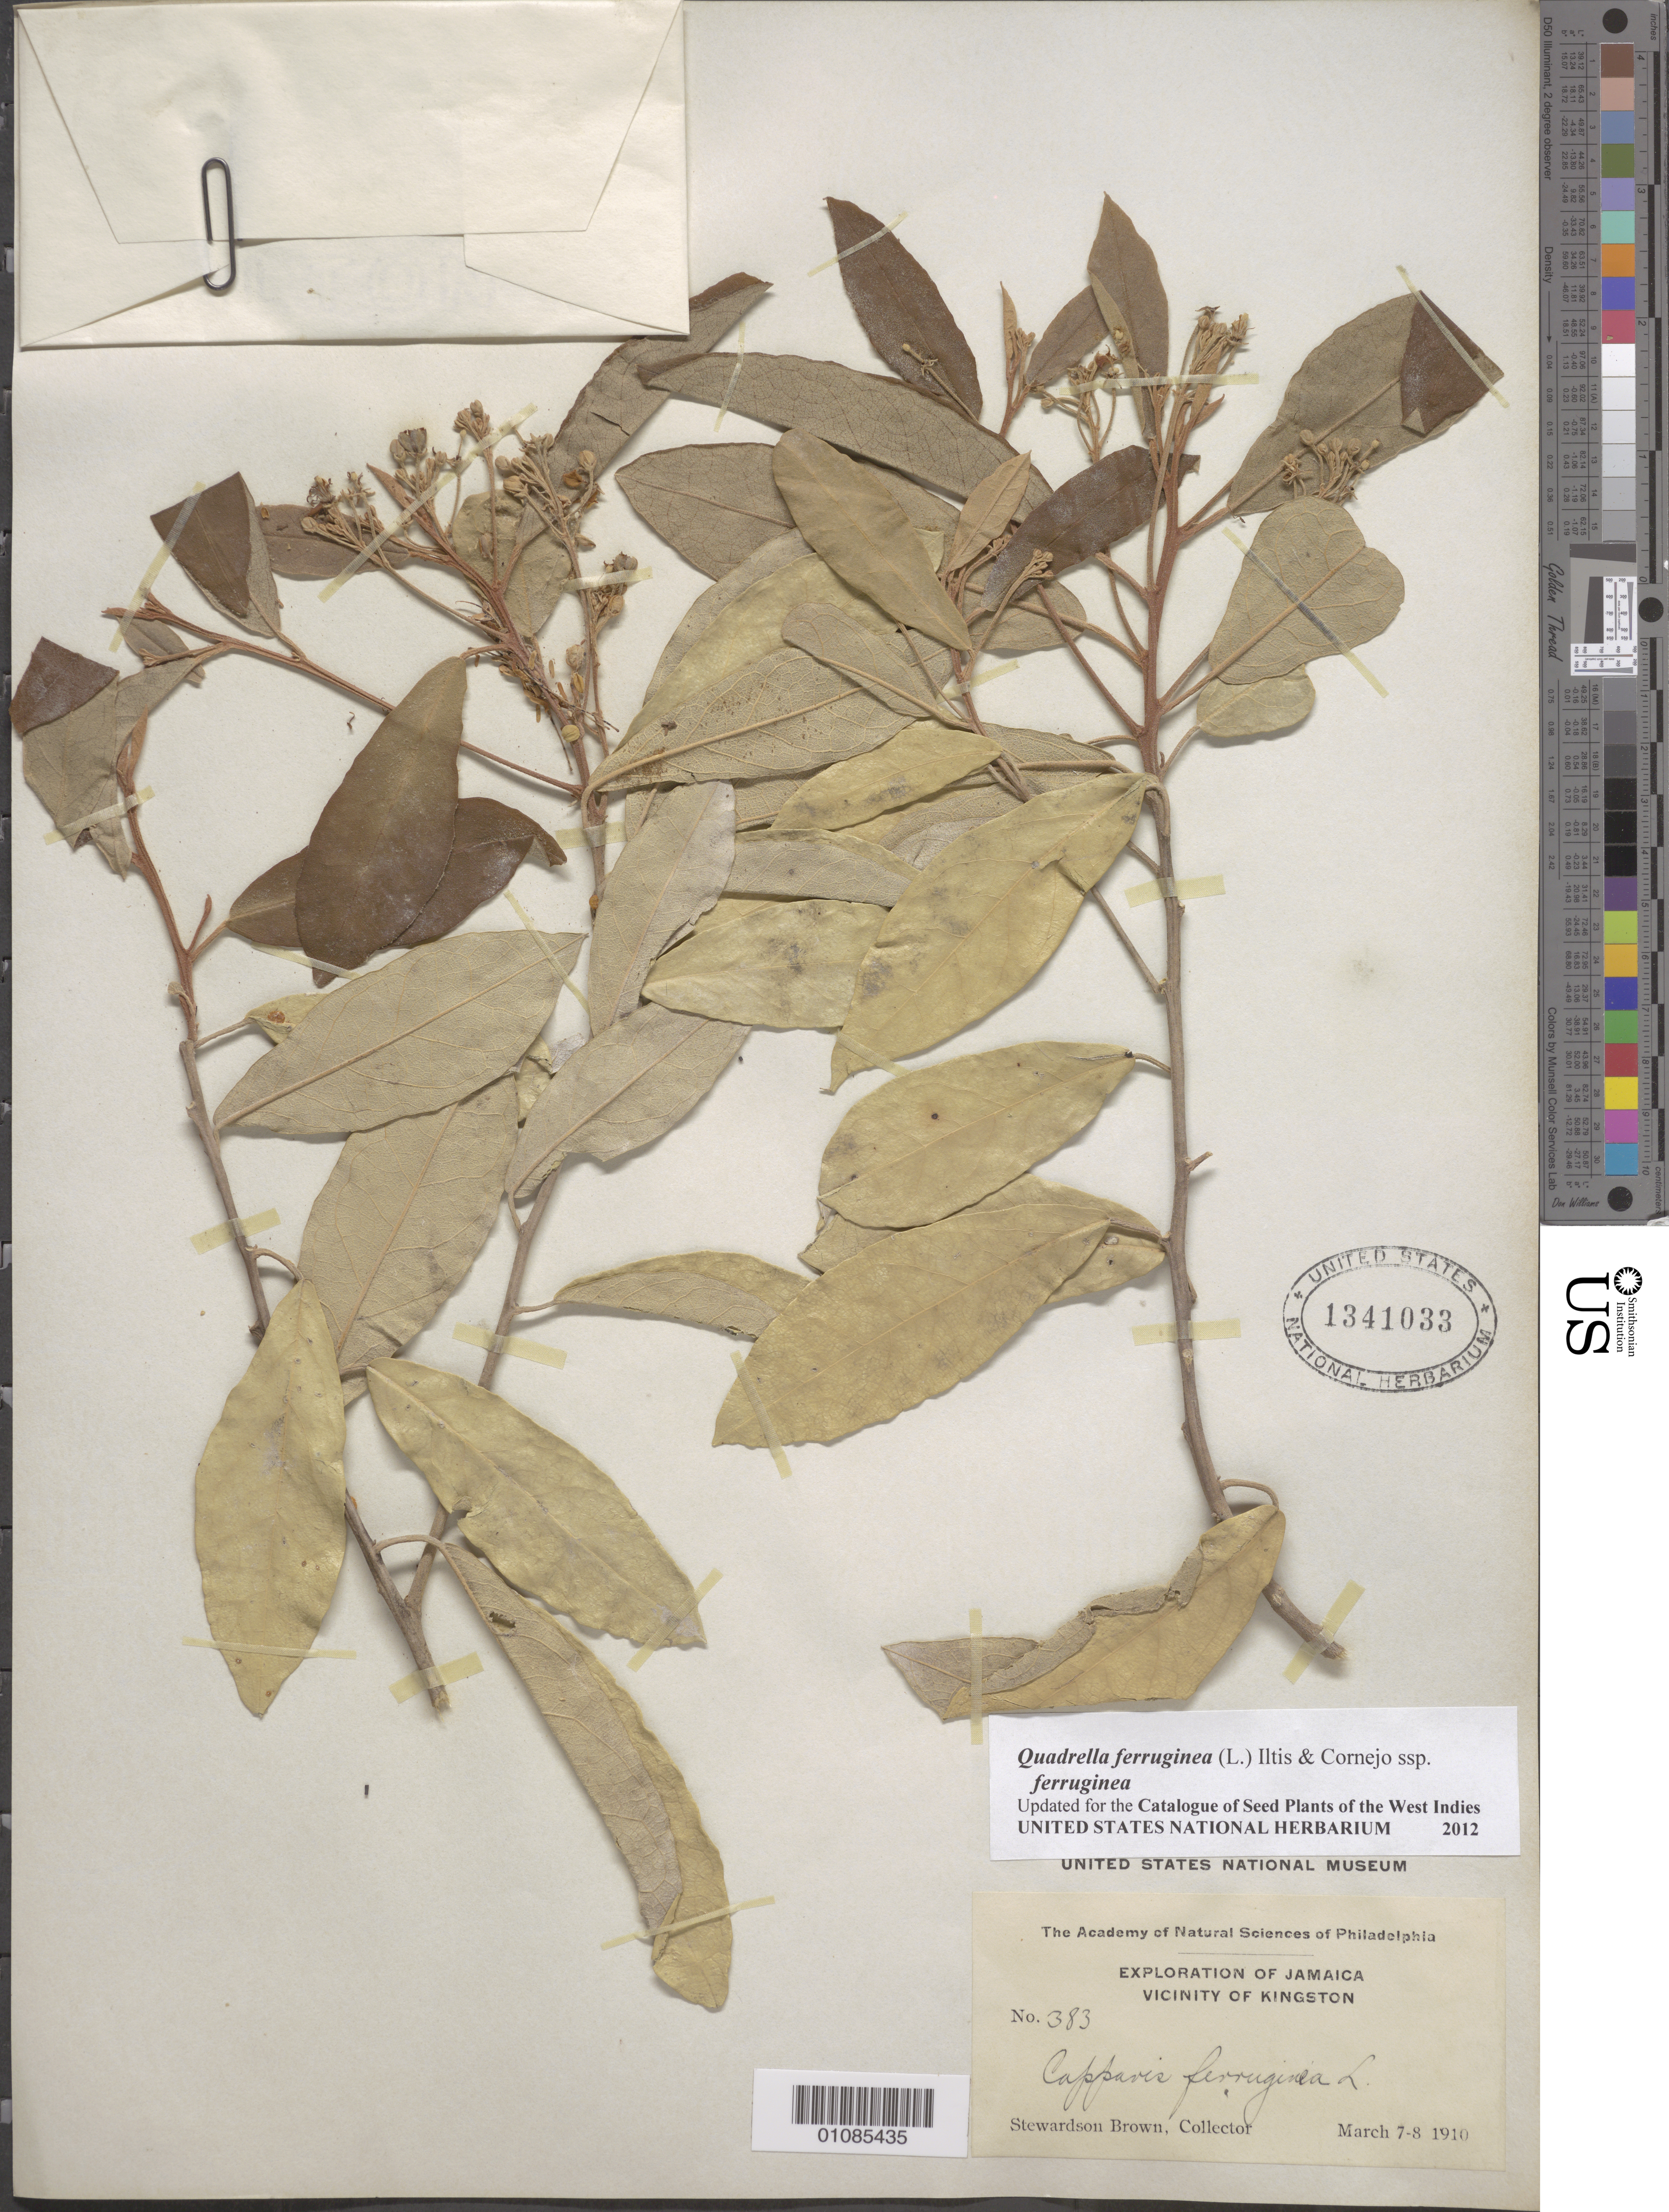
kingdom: Plantae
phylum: Tracheophyta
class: Magnoliopsida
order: Brassicales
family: Capparaceae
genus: Quadrella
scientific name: Quadrella ferruginea subsp. ferruginea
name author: (L.) Cornejo & Iltis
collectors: S. Brown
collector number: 383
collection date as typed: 07 Mar 1910 to 08 Mar 1910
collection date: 1910-03-07/1910-03-08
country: Jamaica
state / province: Kingston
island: Jamaica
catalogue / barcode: US 1341033